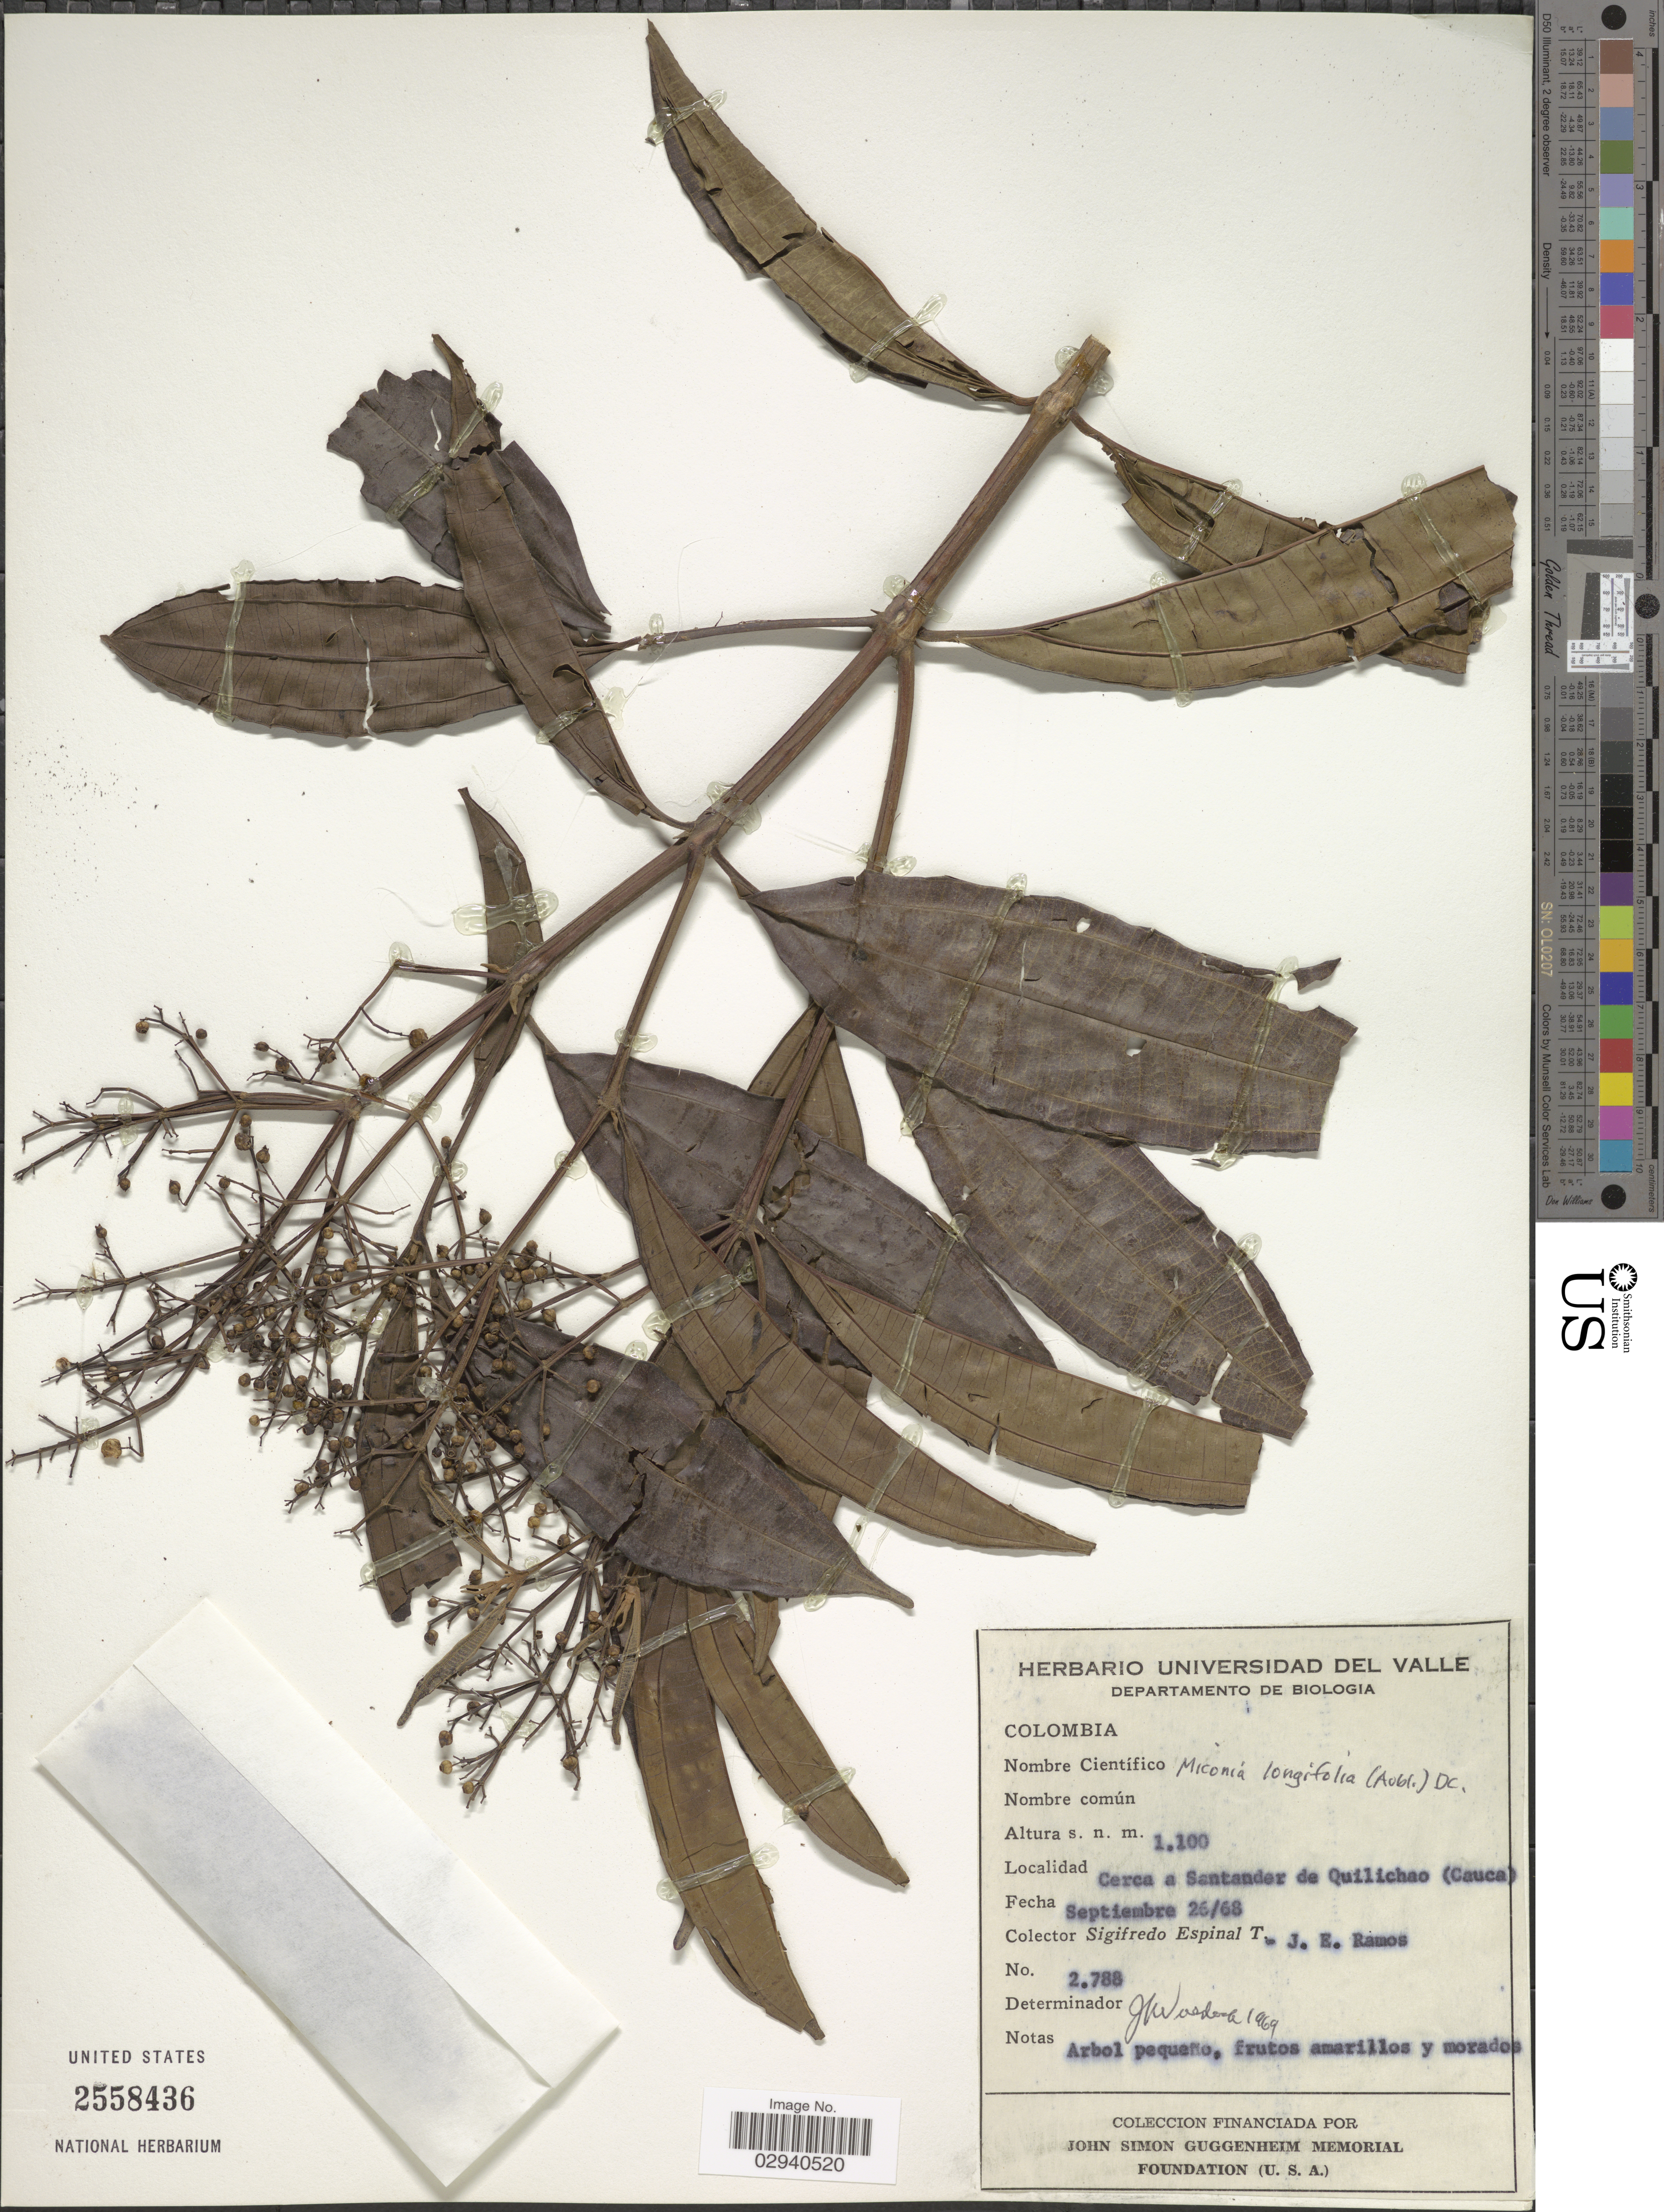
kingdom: Plantae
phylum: Tracheophyta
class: Magnoliopsida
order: Myrtales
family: Melastomataceae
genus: Miconia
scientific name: Miconia longifolia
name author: (Aubl.) DC.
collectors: S. Espinal & J. E. Ramos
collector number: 2788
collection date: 1968-09-26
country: Colombia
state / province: Cauca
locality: Cerca a Santander de Quilichao.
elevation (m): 1100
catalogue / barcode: US 2558436